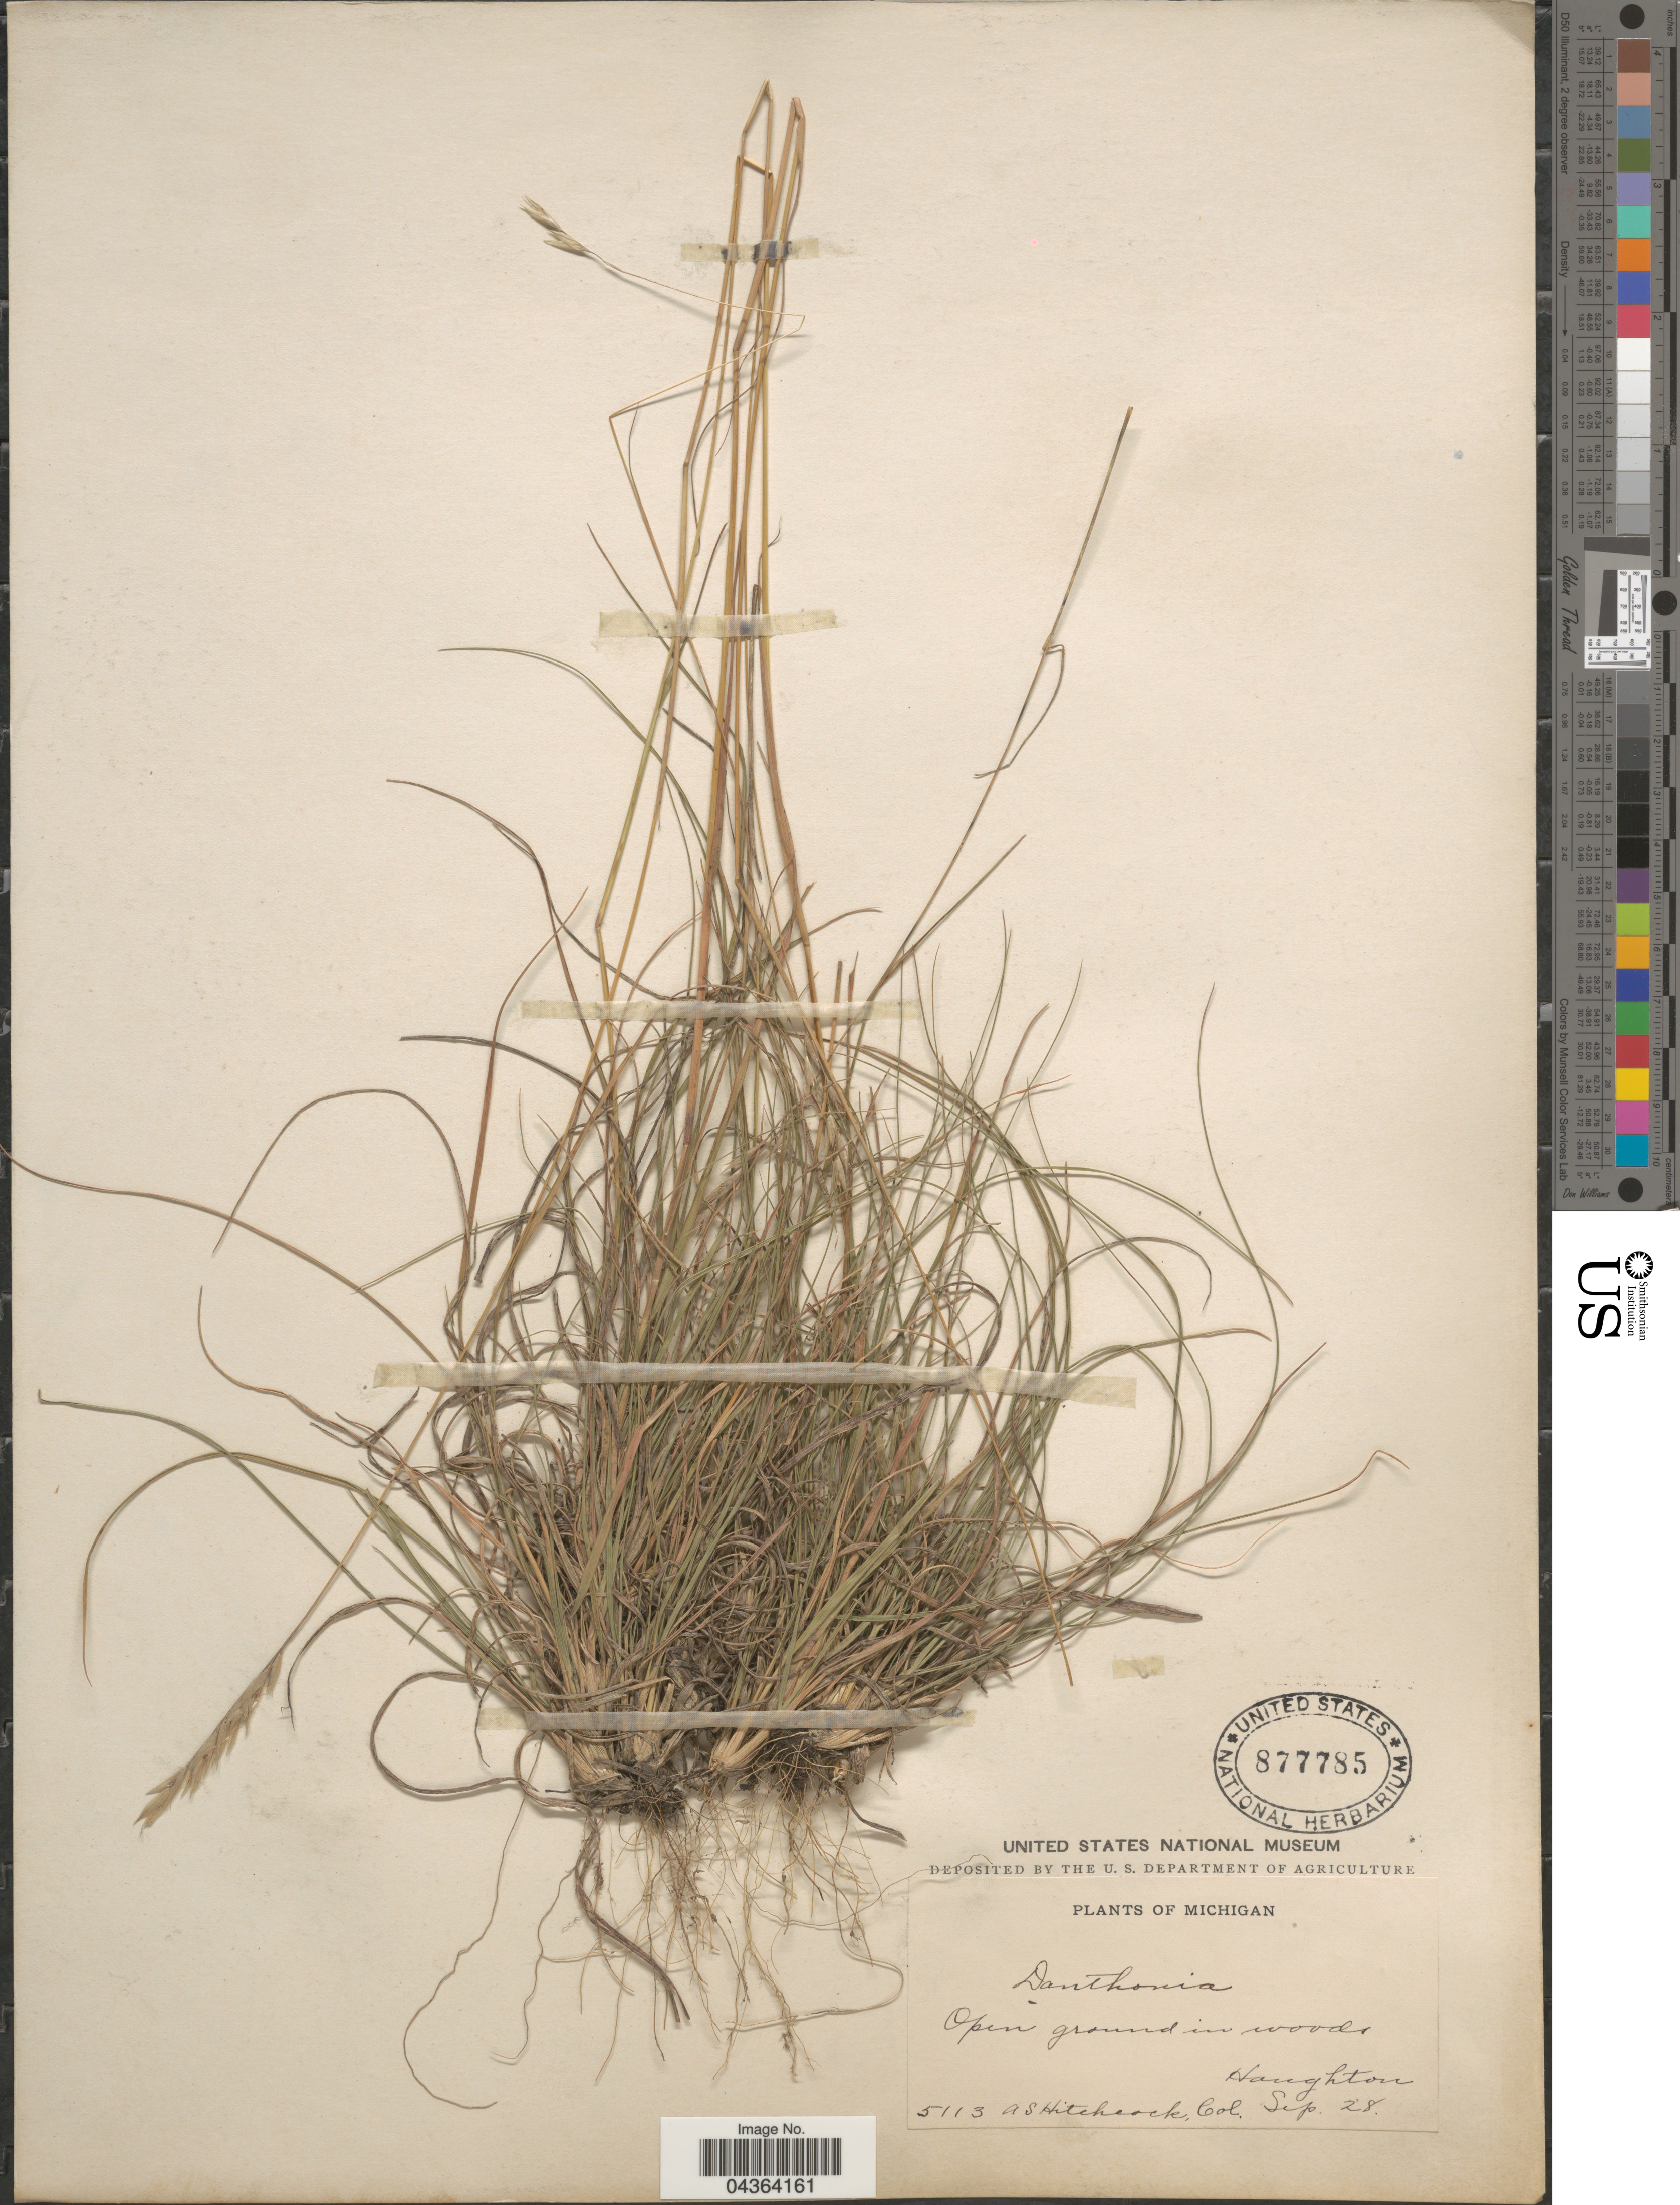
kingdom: Plantae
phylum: Tracheophyta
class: Liliopsida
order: Poales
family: Poaceae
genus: Danthonia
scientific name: Danthonia spicata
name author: (L.) P. Beauv. ex Roem. & Schult.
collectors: A. S. Hitchcock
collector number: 5113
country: United States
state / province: Michigan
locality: Open ground in woods, Houghton.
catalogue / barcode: US 877785